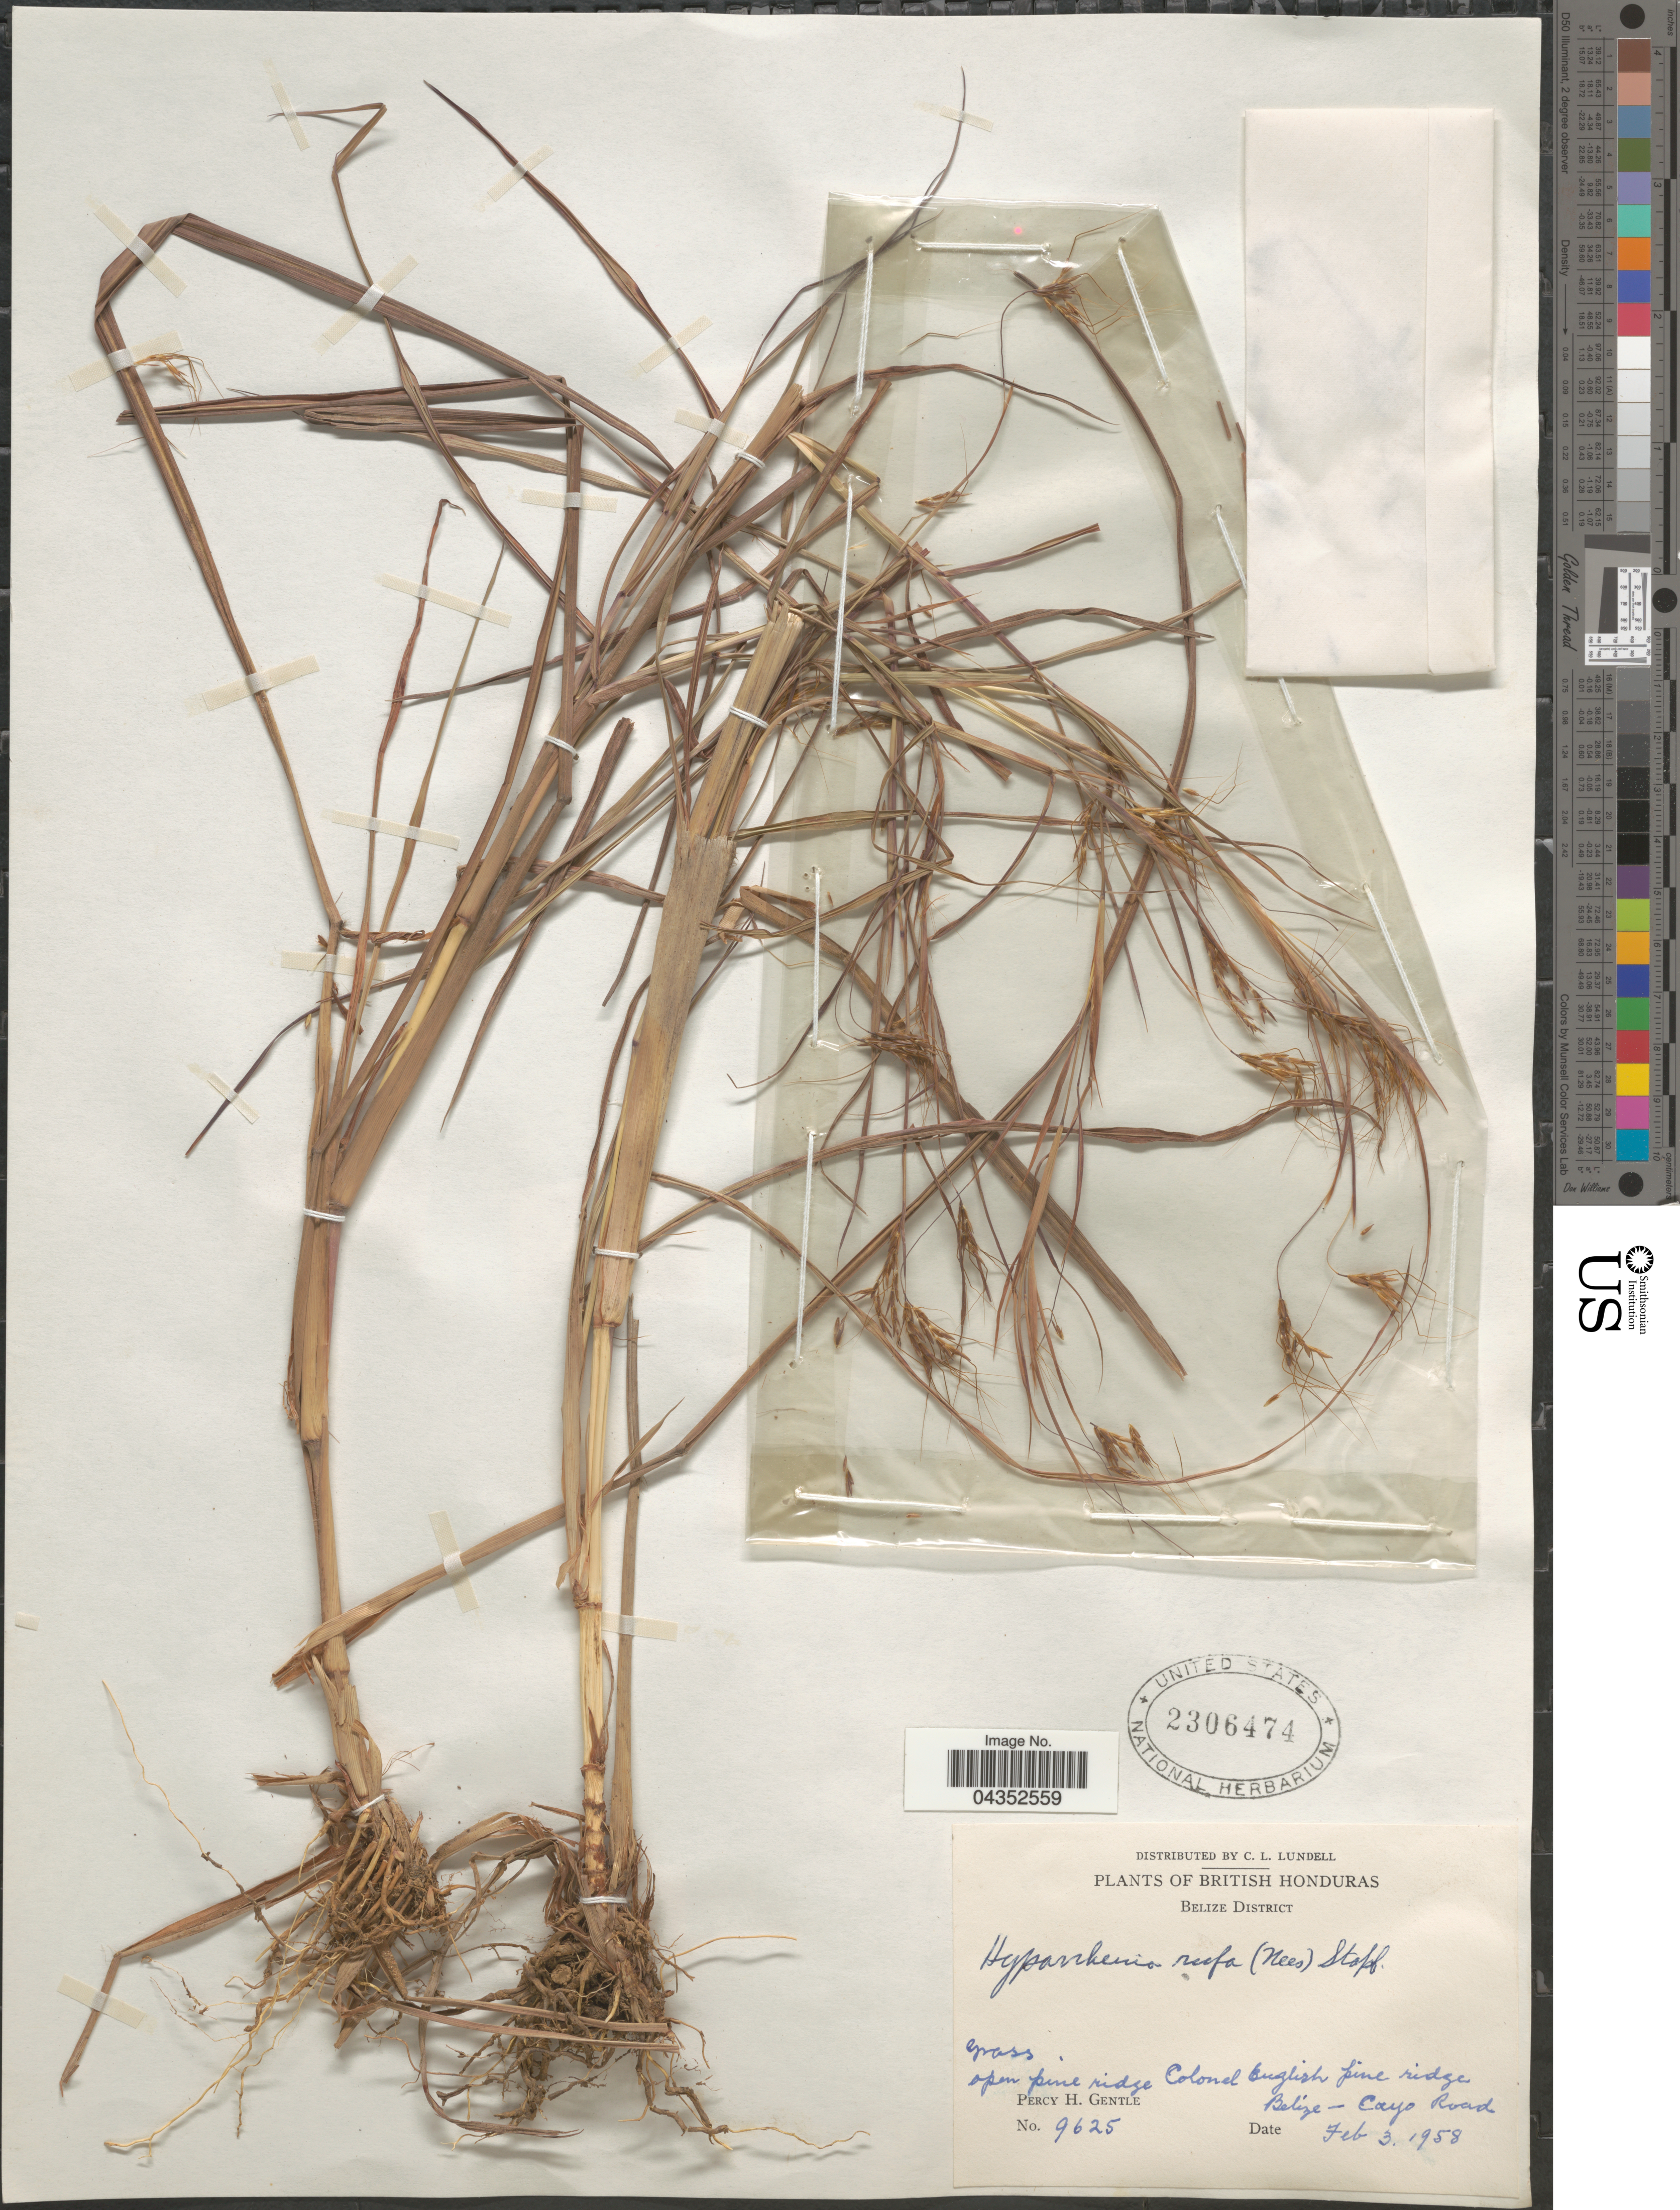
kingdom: Plantae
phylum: Tracheophyta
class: Liliopsida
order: Poales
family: Poaceae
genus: Hyparrhenia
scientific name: Hyparrhenia rufa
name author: (Nees) Stapf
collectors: P. H. Gentle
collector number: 9625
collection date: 1958-02-03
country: Belize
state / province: Belize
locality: British Honduras. Belize District. Open pine ridge Colonel English pine ridge. Cayo Road.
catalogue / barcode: US 2306474